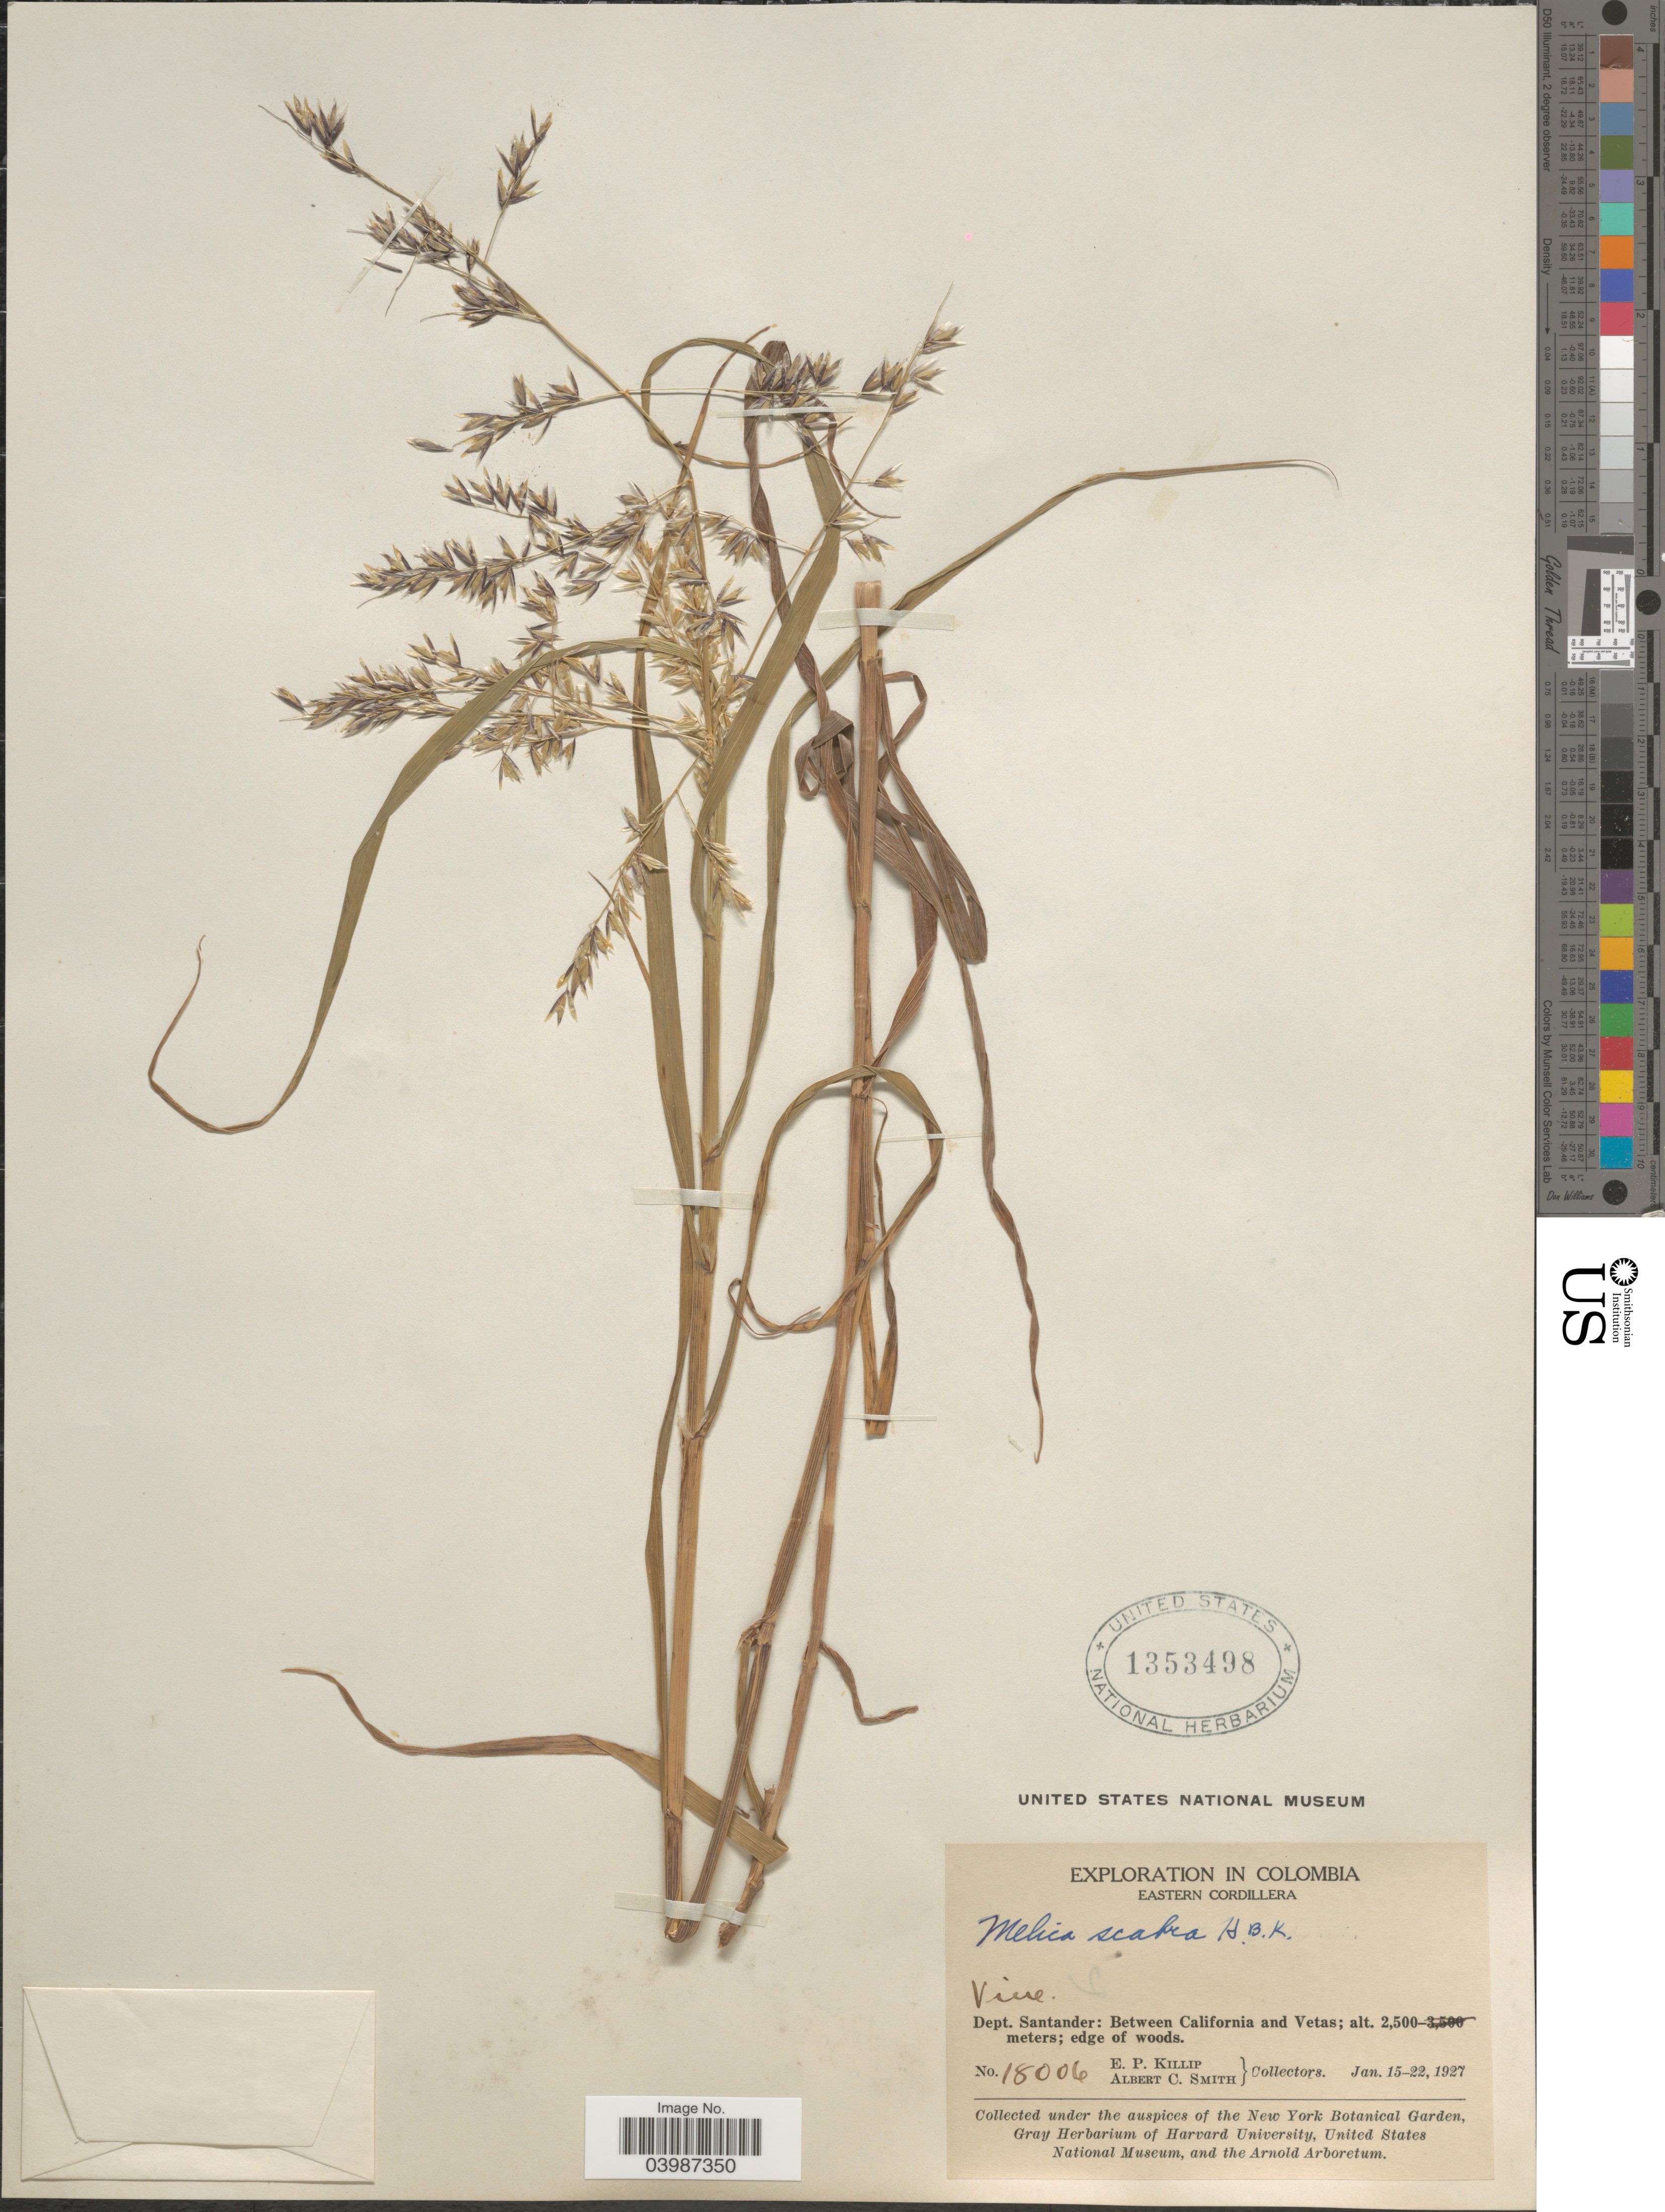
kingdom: Plantae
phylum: Tracheophyta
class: Liliopsida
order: Poales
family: Poaceae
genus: Melica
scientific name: Melica scabra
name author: Kunth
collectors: E. P. Killip & A. C. Smith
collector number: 18006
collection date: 1927-01-15/1927-01-22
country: Colombia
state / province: Santander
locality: Eastern Cordillera. Dept. Santander: Between California and Vetas; edge of woods.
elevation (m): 2500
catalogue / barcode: US 1353498